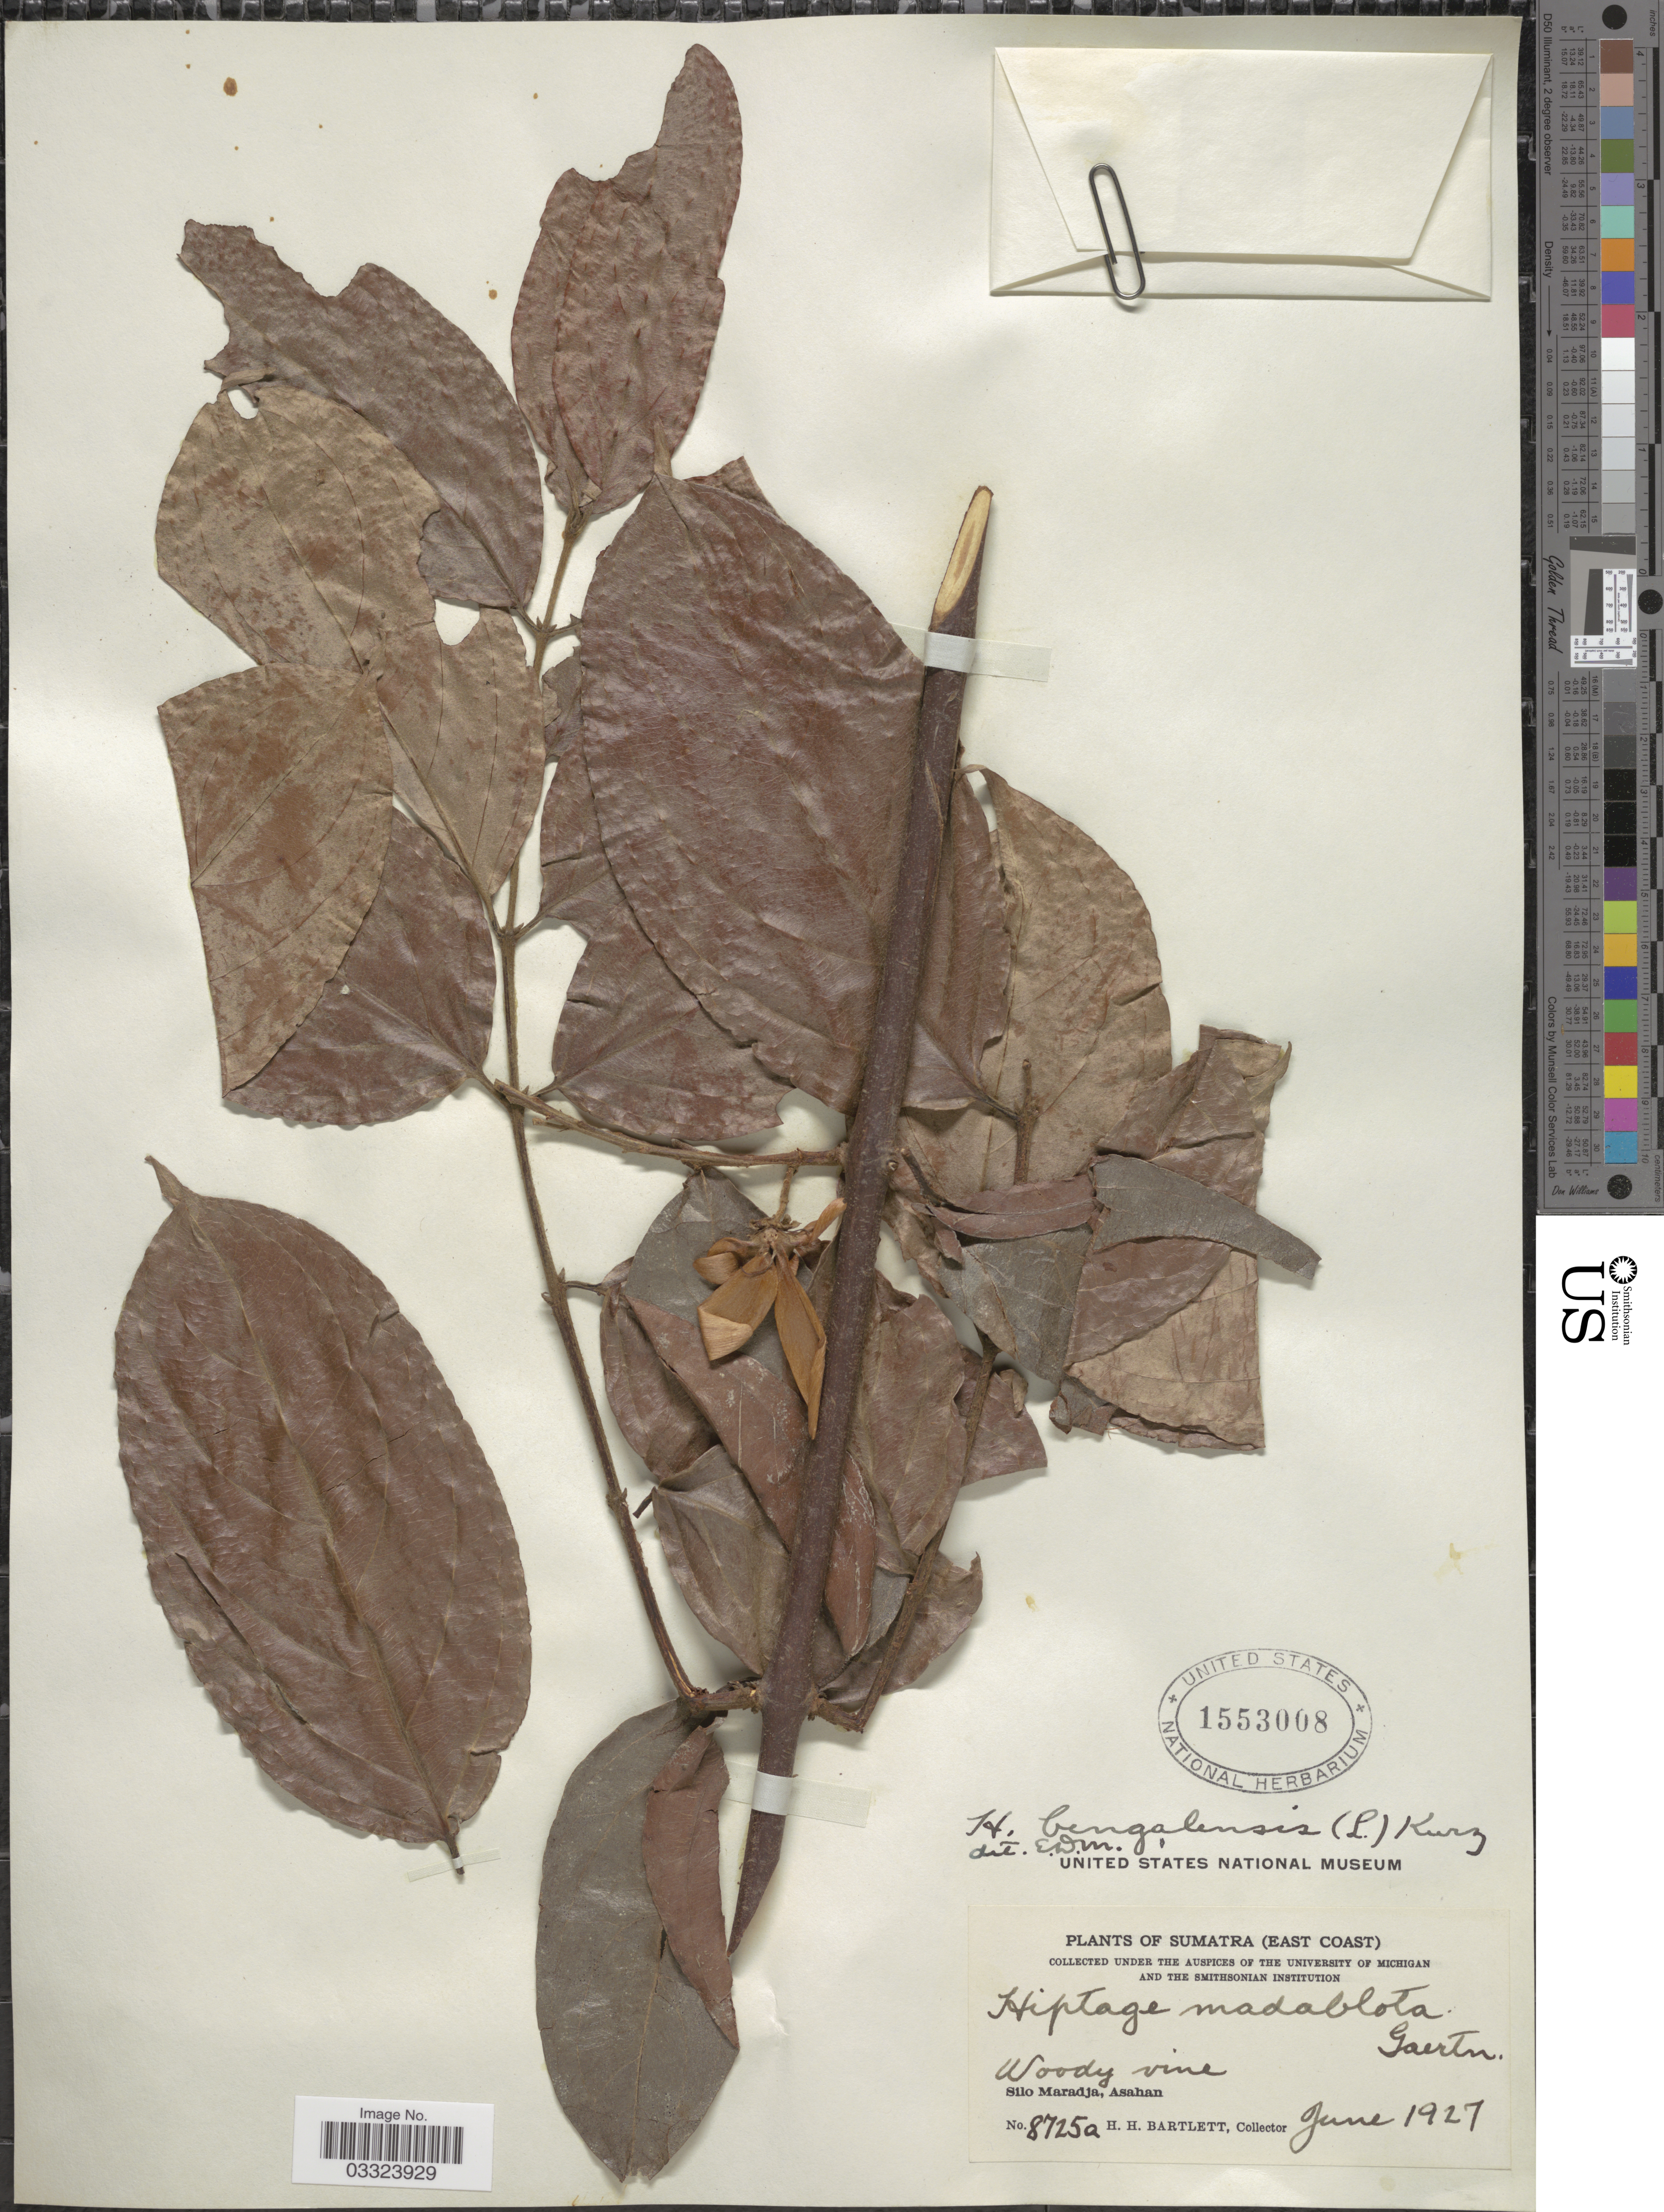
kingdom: Plantae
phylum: Tracheophyta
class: Magnoliopsida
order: Malpighiales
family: Malpighiaceae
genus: Hiptage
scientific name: Hiptage benghalensis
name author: (L.) Kurz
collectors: H. H. Bartlett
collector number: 8725a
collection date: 1927-06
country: Indonesia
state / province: Sumatra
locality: (East Coast), Silo Maradja, Asahan.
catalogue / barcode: US 1553008